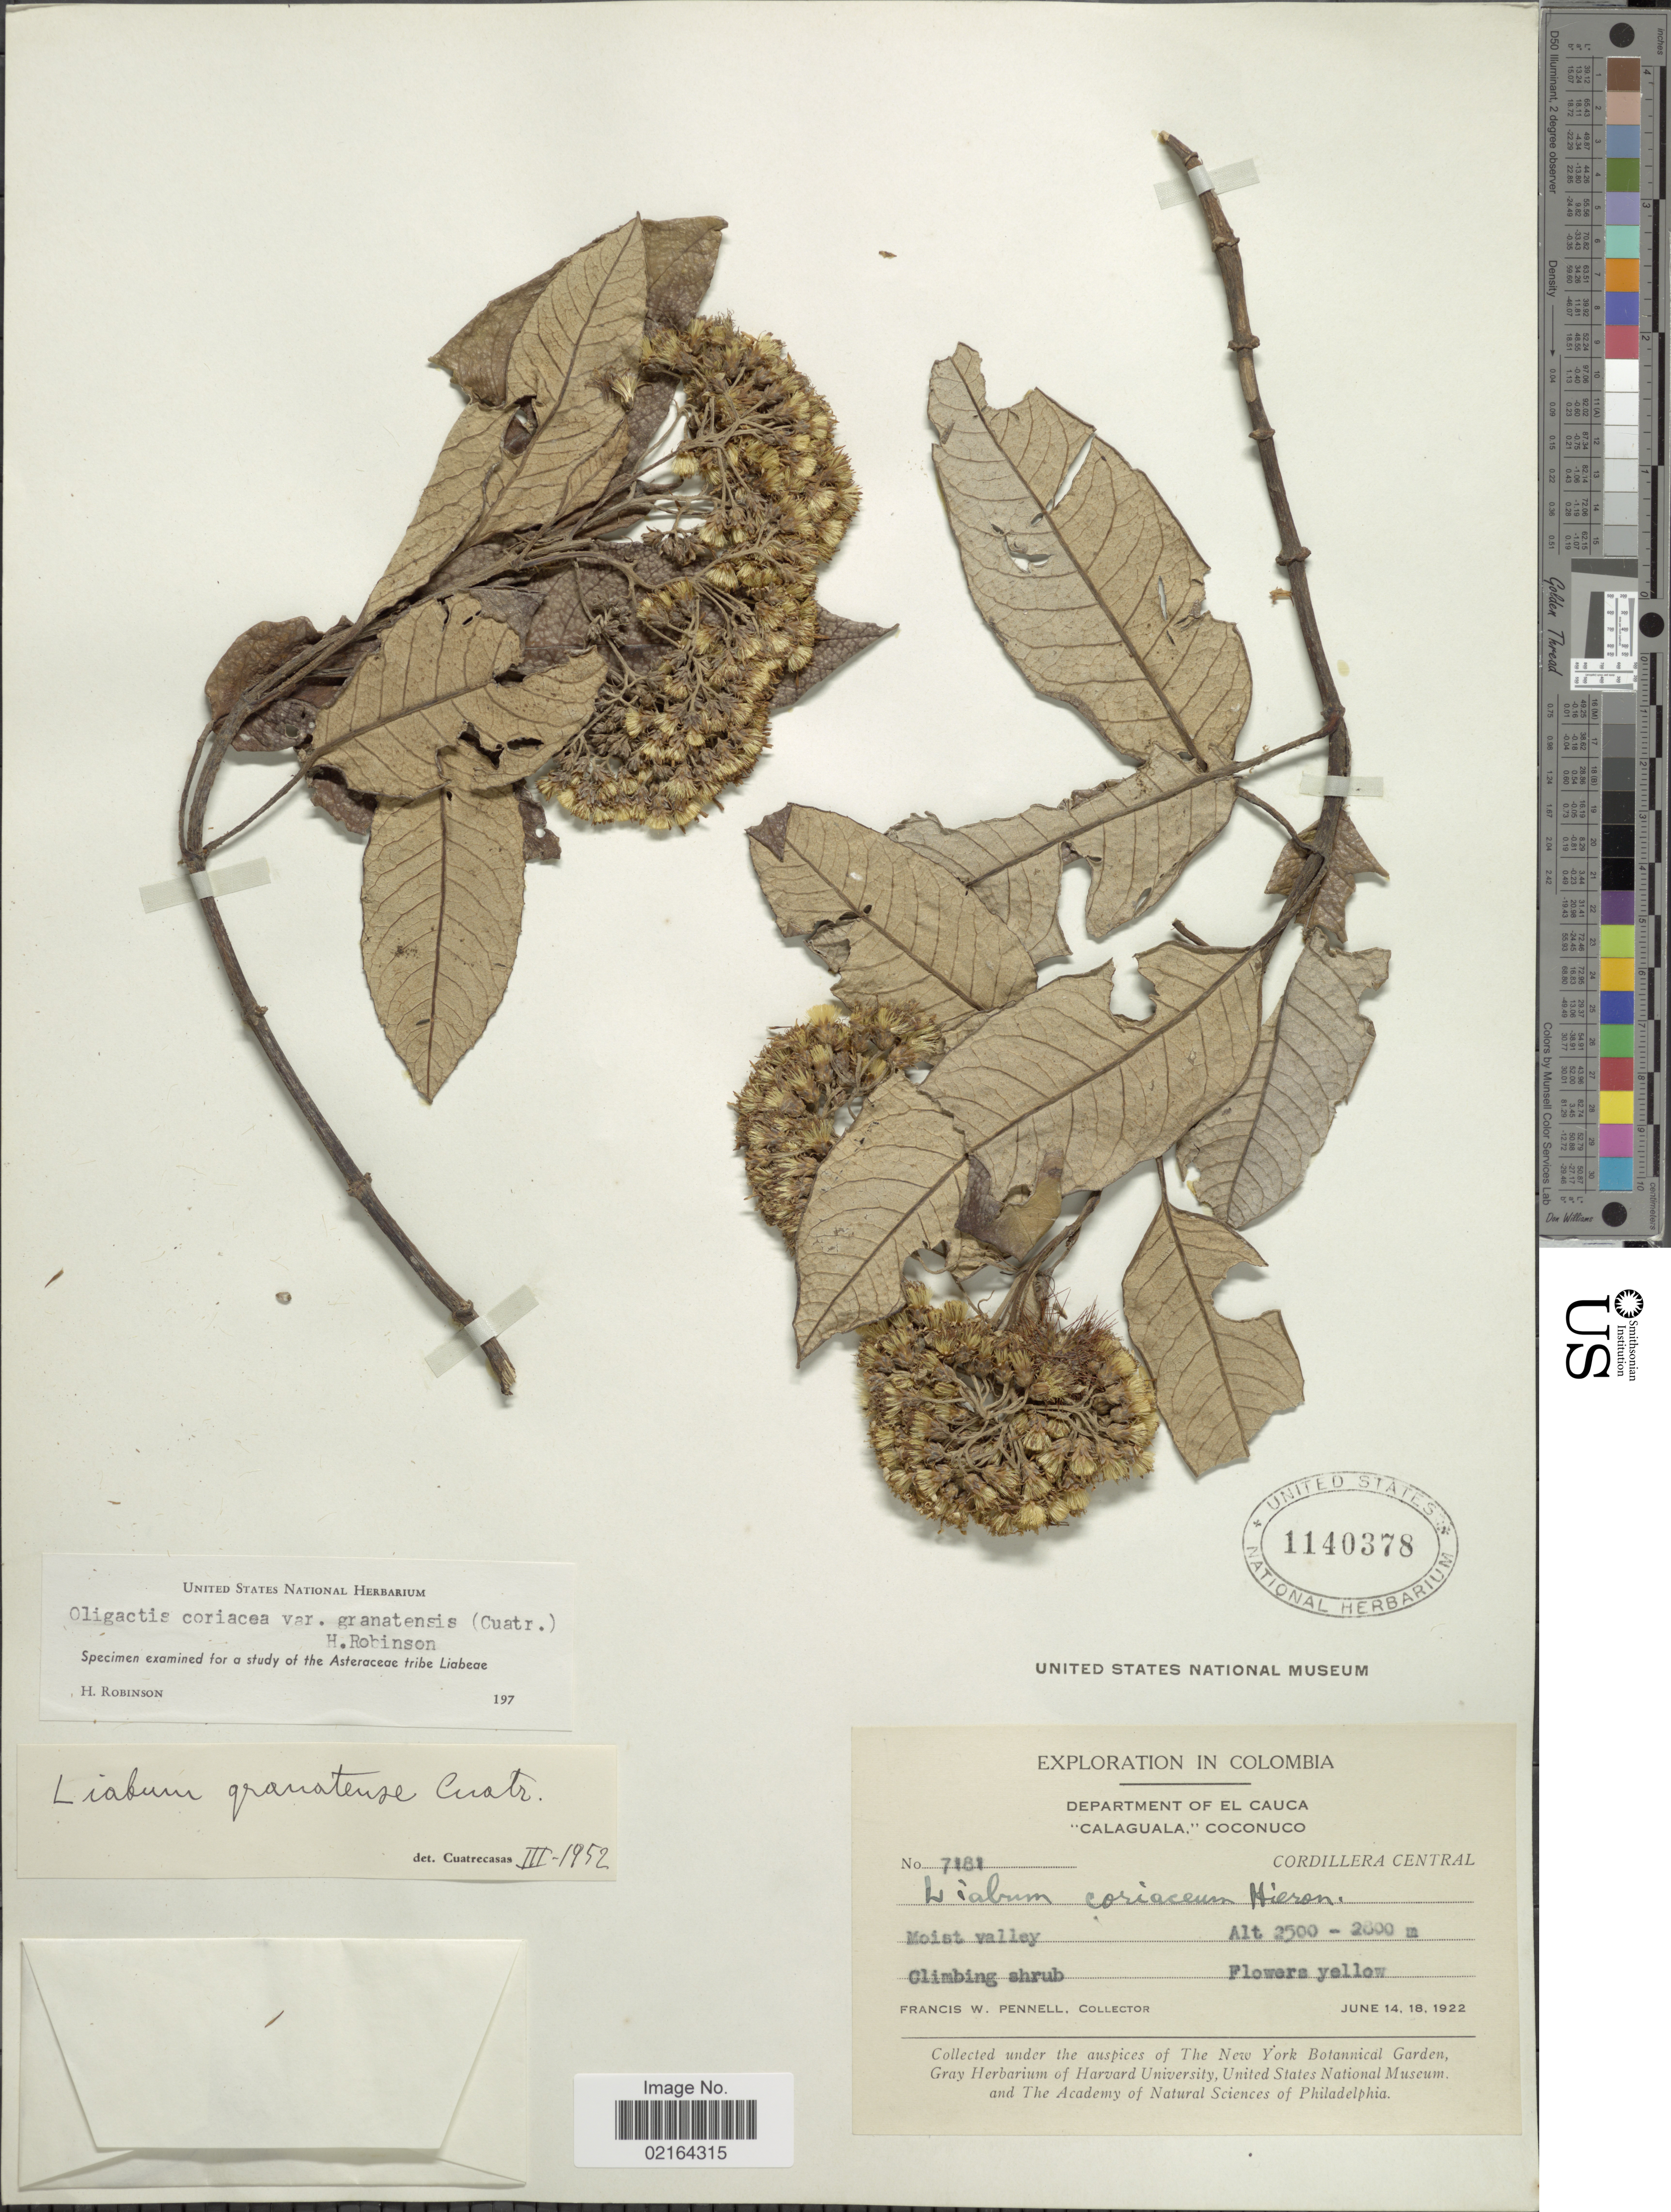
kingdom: Plantae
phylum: Tracheophyta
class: Magnoliopsida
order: Asterales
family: Asteraceae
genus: Sampera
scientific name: Sampera coriacea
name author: (Hieron.) V.A. Funk & H. Rob.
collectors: F. W. Pennell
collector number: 7181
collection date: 1922-06-14/1922-06-18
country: Colombia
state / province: Cauca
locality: Department of El Cauca, Calaguala, Coconuco, Cordillera Central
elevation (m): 2500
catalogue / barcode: US 1140378